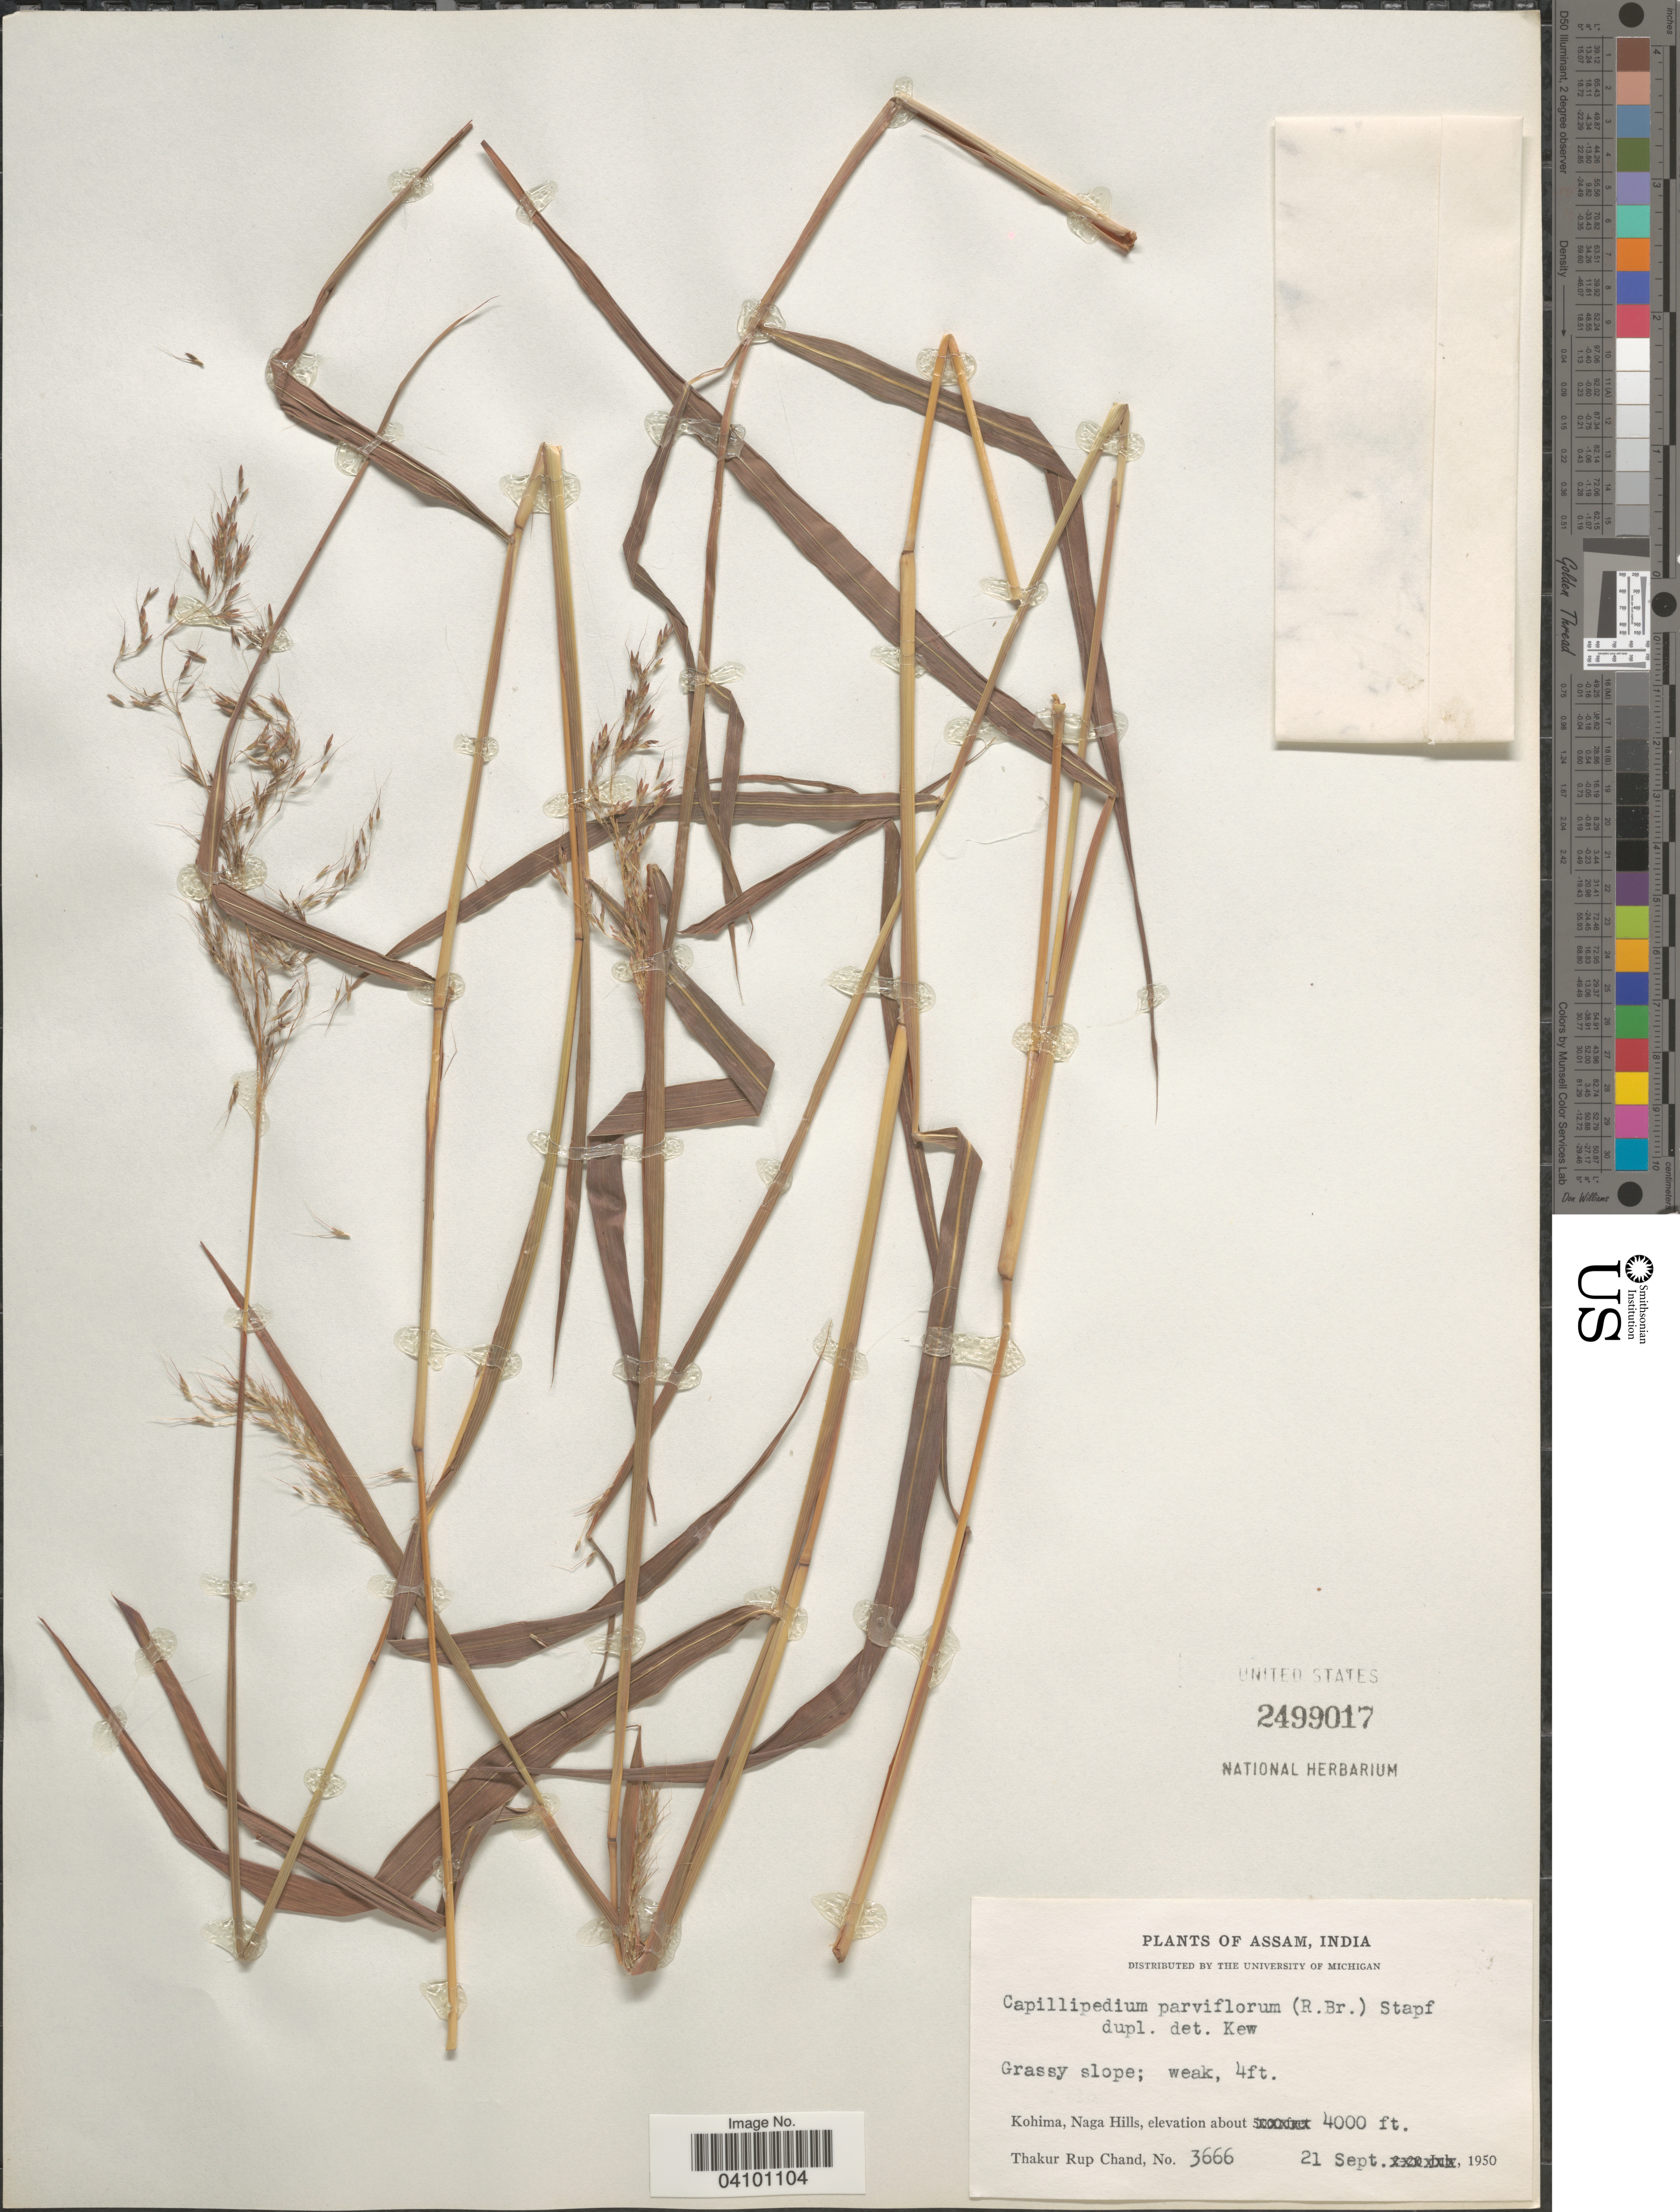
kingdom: Plantae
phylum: Tracheophyta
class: Liliopsida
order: Poales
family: Poaceae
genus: Capillipedium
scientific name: Capillipedium parviflorum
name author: (R. Br.) Stapf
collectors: T. R. Chand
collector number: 3666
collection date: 1950-09-21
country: India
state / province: Meghalaya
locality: Kohima, Naga Hills.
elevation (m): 1219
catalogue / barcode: US 2499017